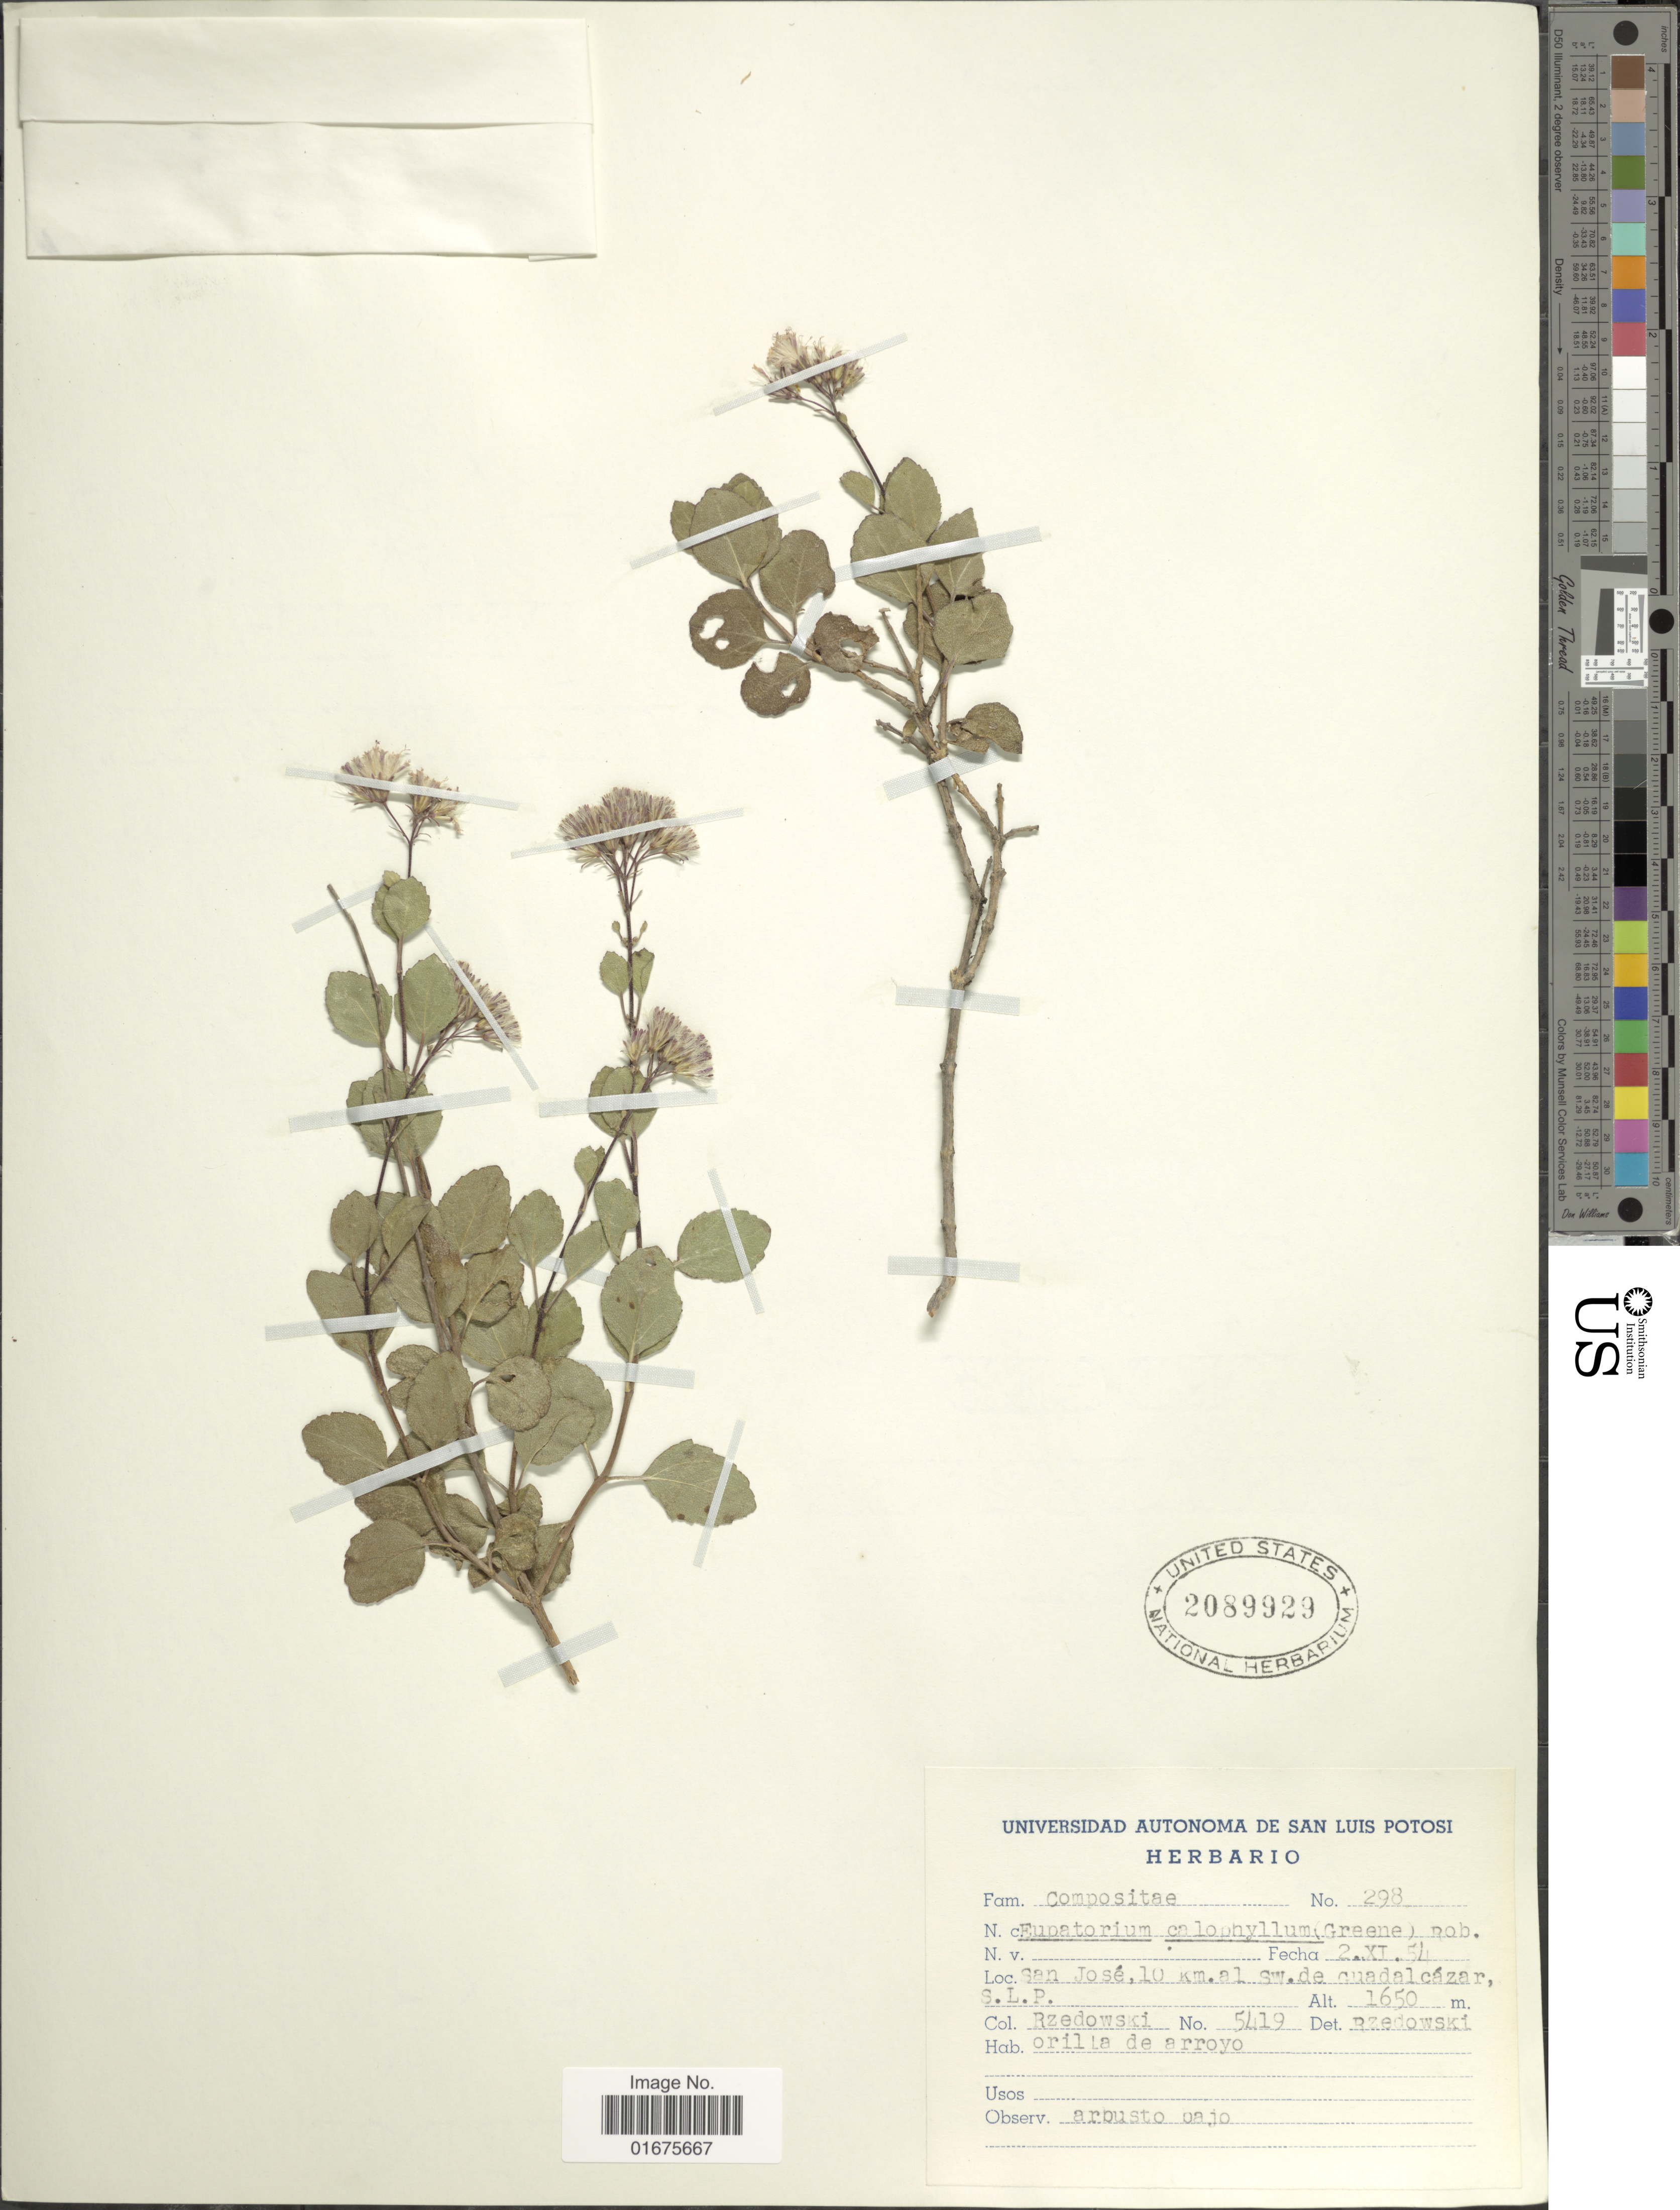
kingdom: Plantae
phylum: Tracheophyta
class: Magnoliopsida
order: Asterales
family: Asteraceae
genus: Ageratina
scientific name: Ageratina calophylla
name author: (B.L. Rob.) R.M. King & H. Rob.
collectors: Rzedowski, --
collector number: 5419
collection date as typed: Transcribed d/m/y: 2/11/54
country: Mexico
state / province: San Luis Potosí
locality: San Jose, 10 km. al SW de Guadalcazar, S.L.P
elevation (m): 1650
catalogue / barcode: US 2089929